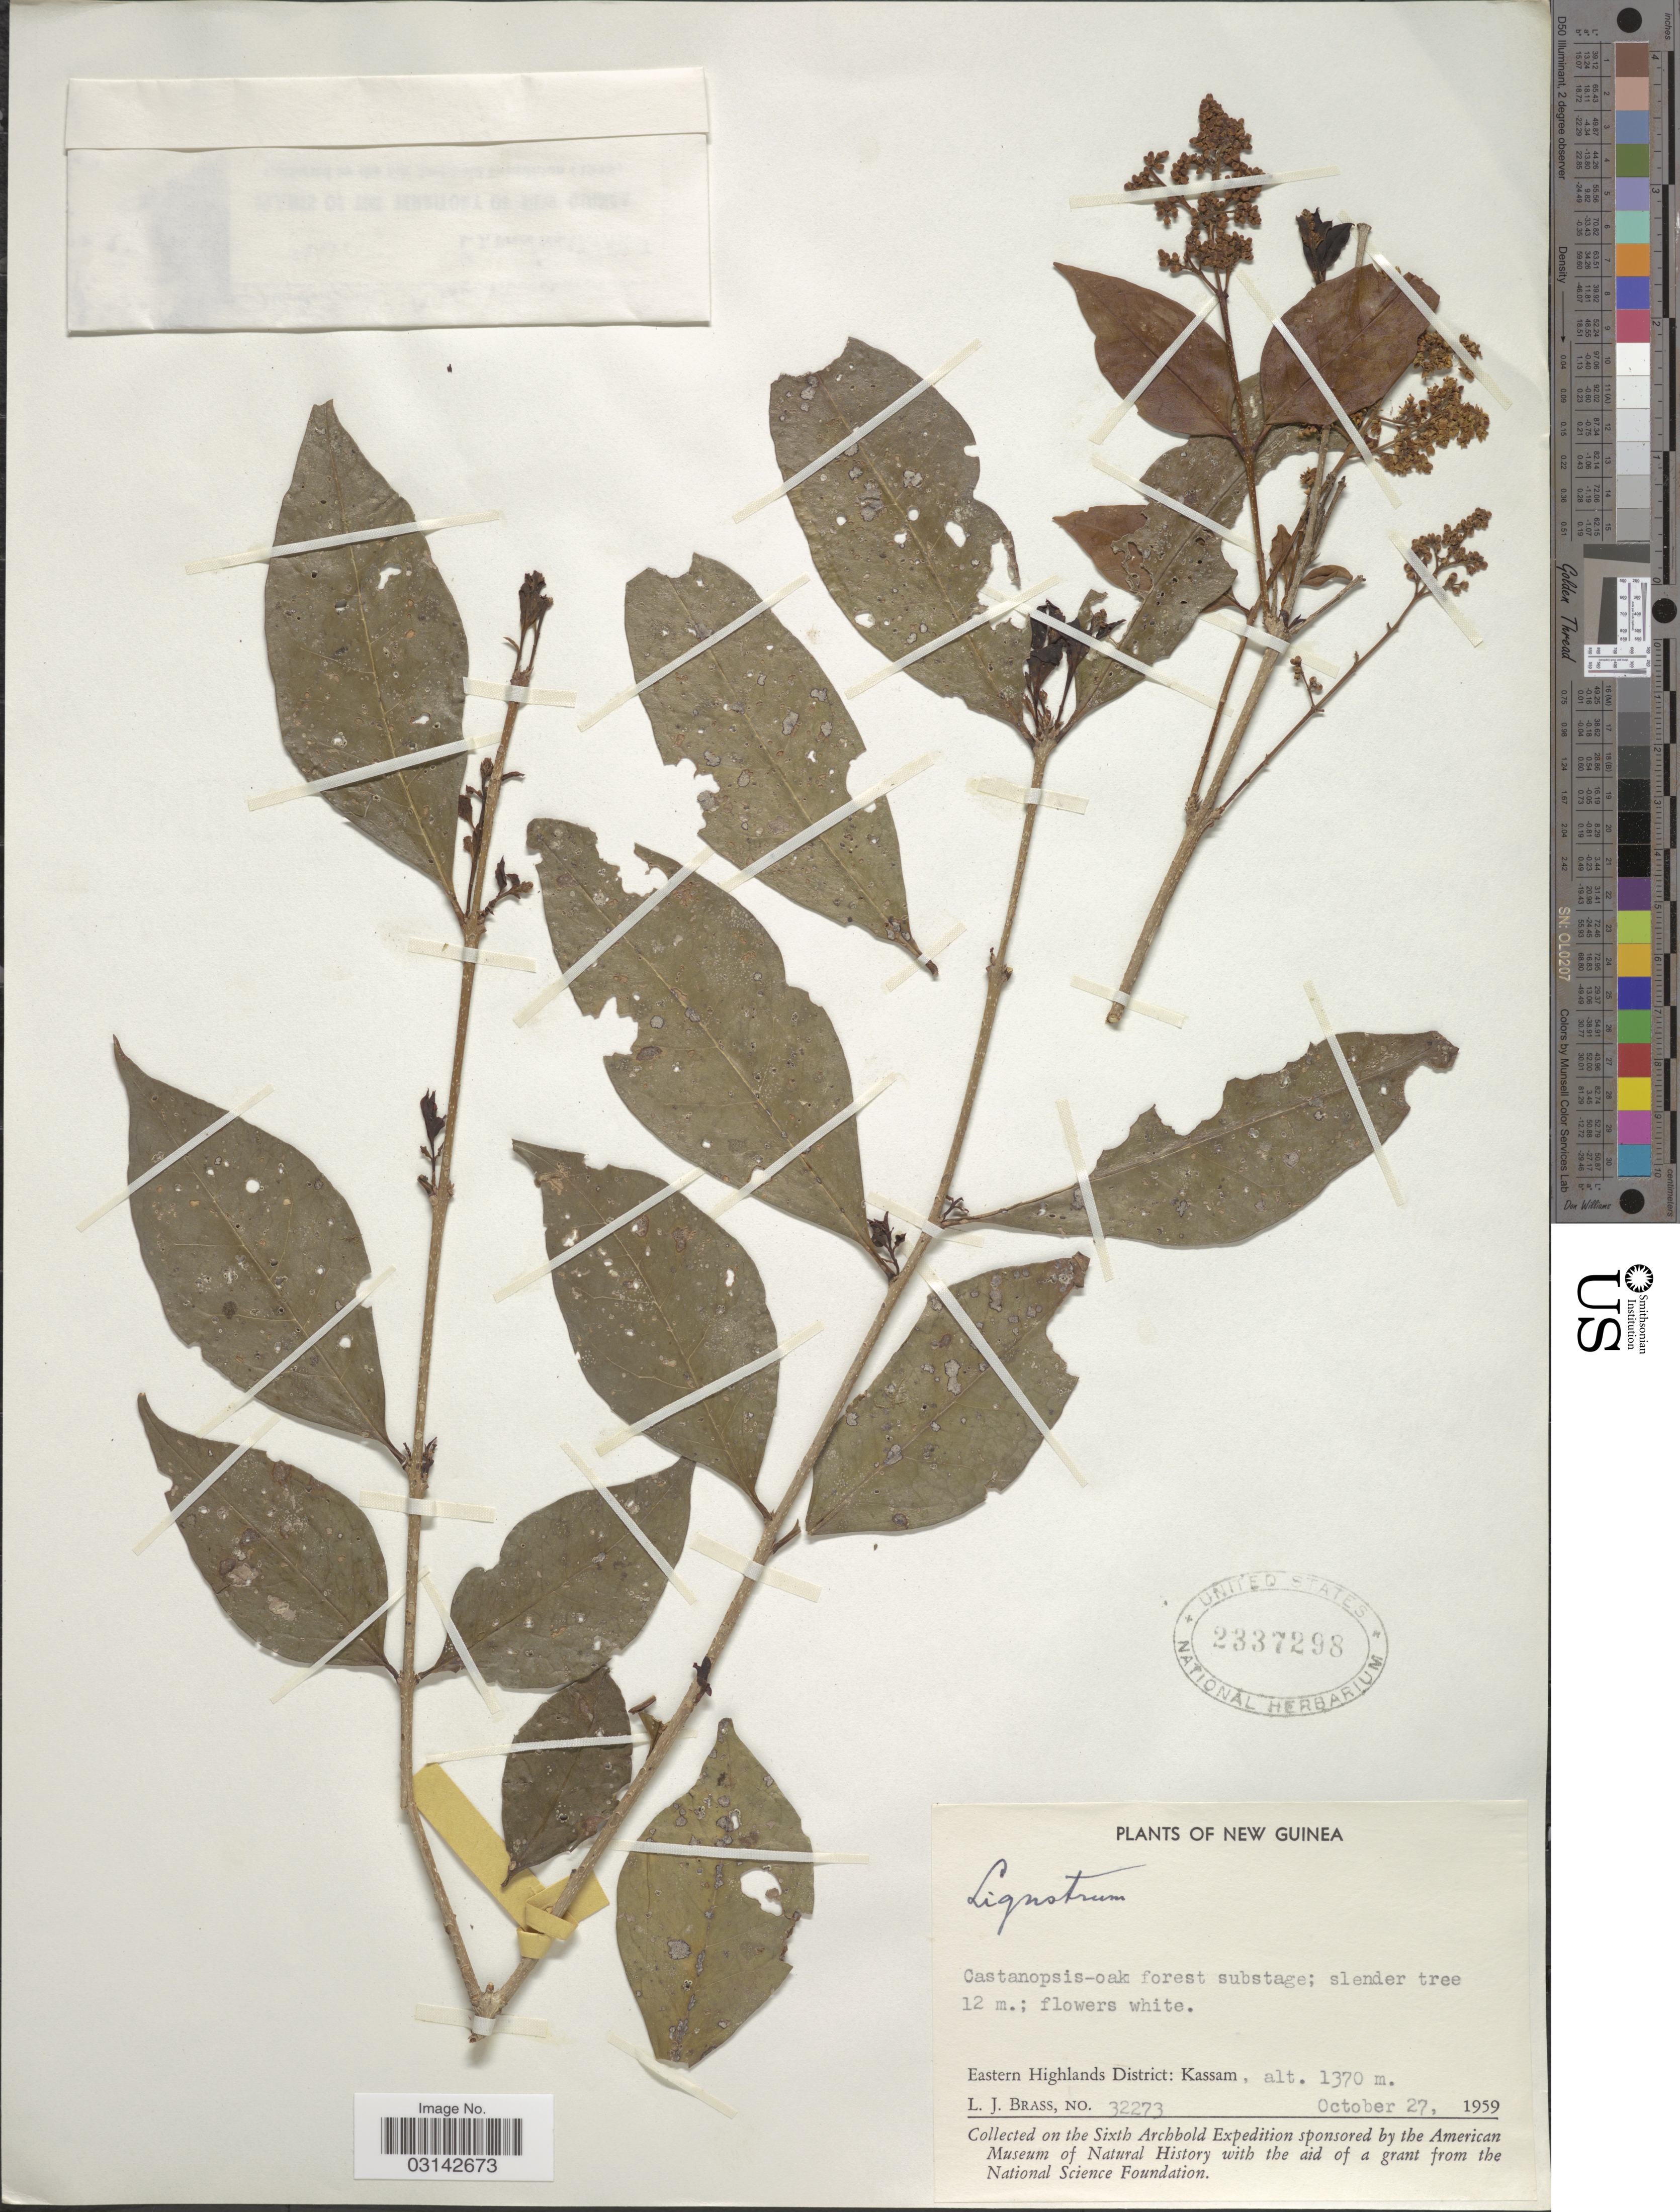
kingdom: Plantae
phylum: Tracheophyta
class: Magnoliopsida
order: Lamiales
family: Oleaceae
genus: Ligustrum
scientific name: Ligustrum sp.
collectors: L. J. Brass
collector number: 32273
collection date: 1959-10-27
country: Papua New Guinea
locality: New Guinea, Eastern Highlands District: Kassam.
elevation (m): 1370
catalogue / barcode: US 2337298